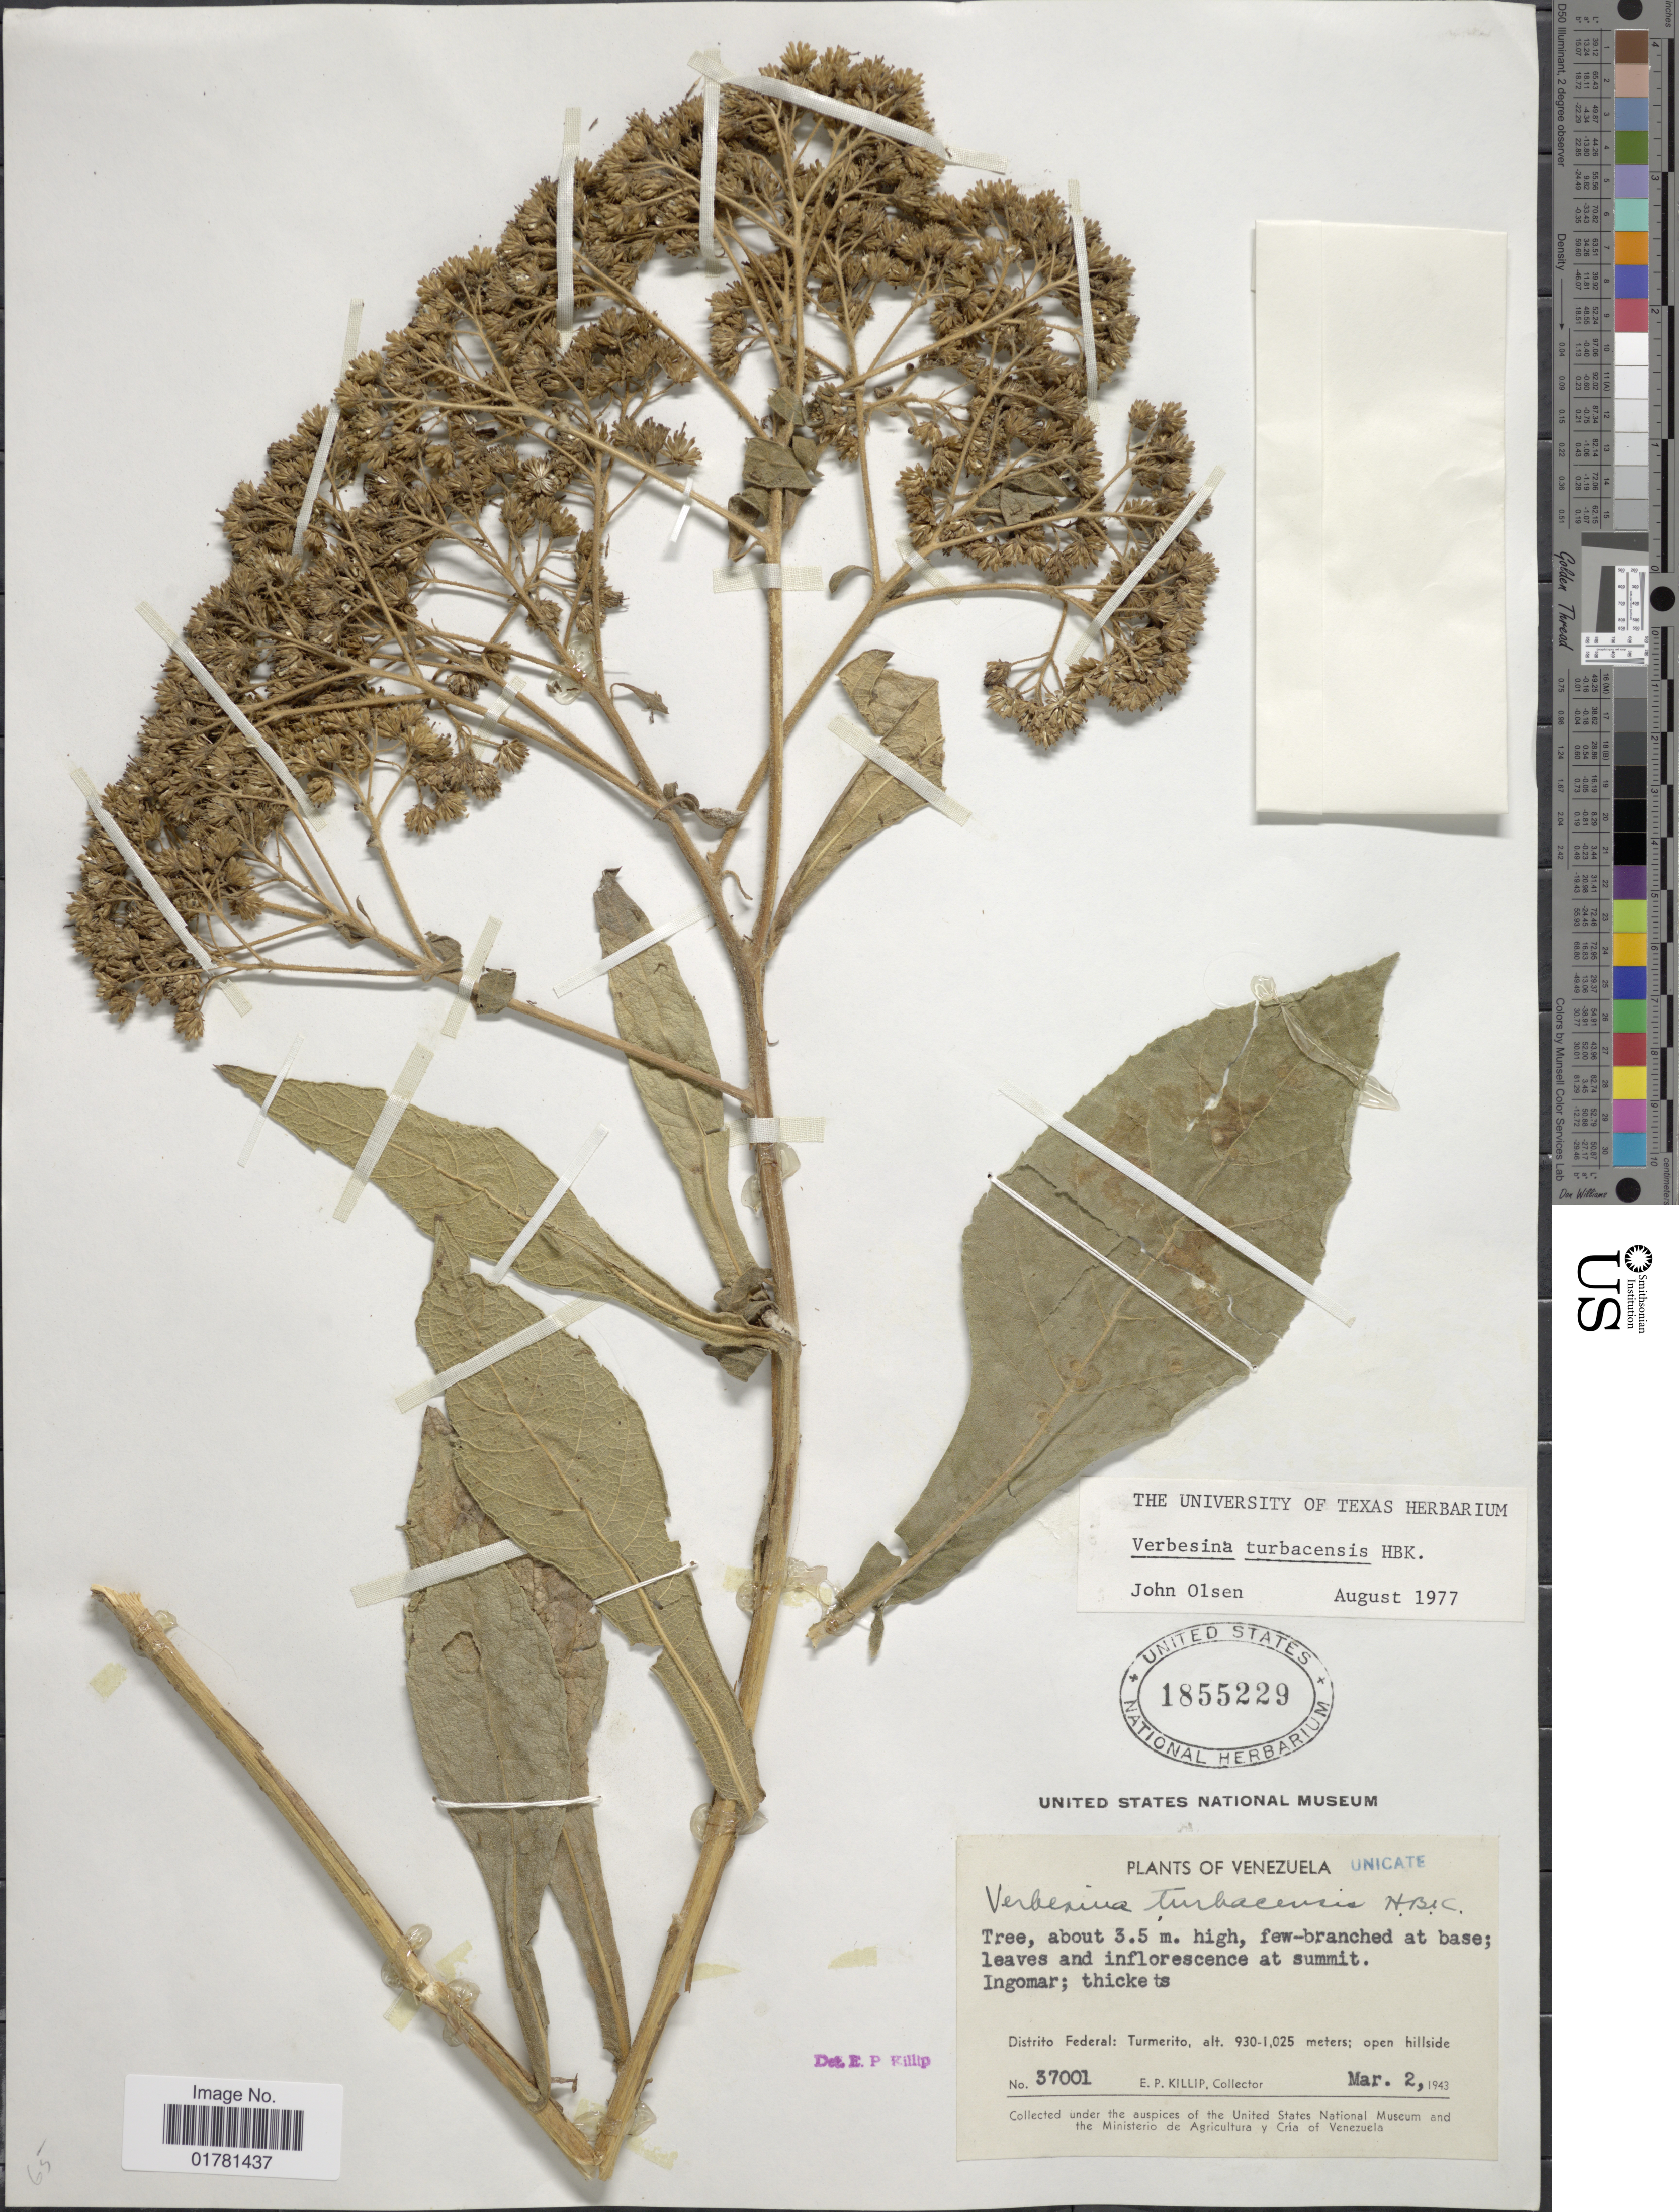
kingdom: Plantae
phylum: Tracheophyta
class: Magnoliopsida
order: Asterales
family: Asteraceae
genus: Verbesina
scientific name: Verbesina turbacensis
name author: Kunth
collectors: E. P. Killip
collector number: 37001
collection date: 1943-03-02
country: Venezuela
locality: Distrito Federal: Turmerito, open hillside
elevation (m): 930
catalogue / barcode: US 1855229